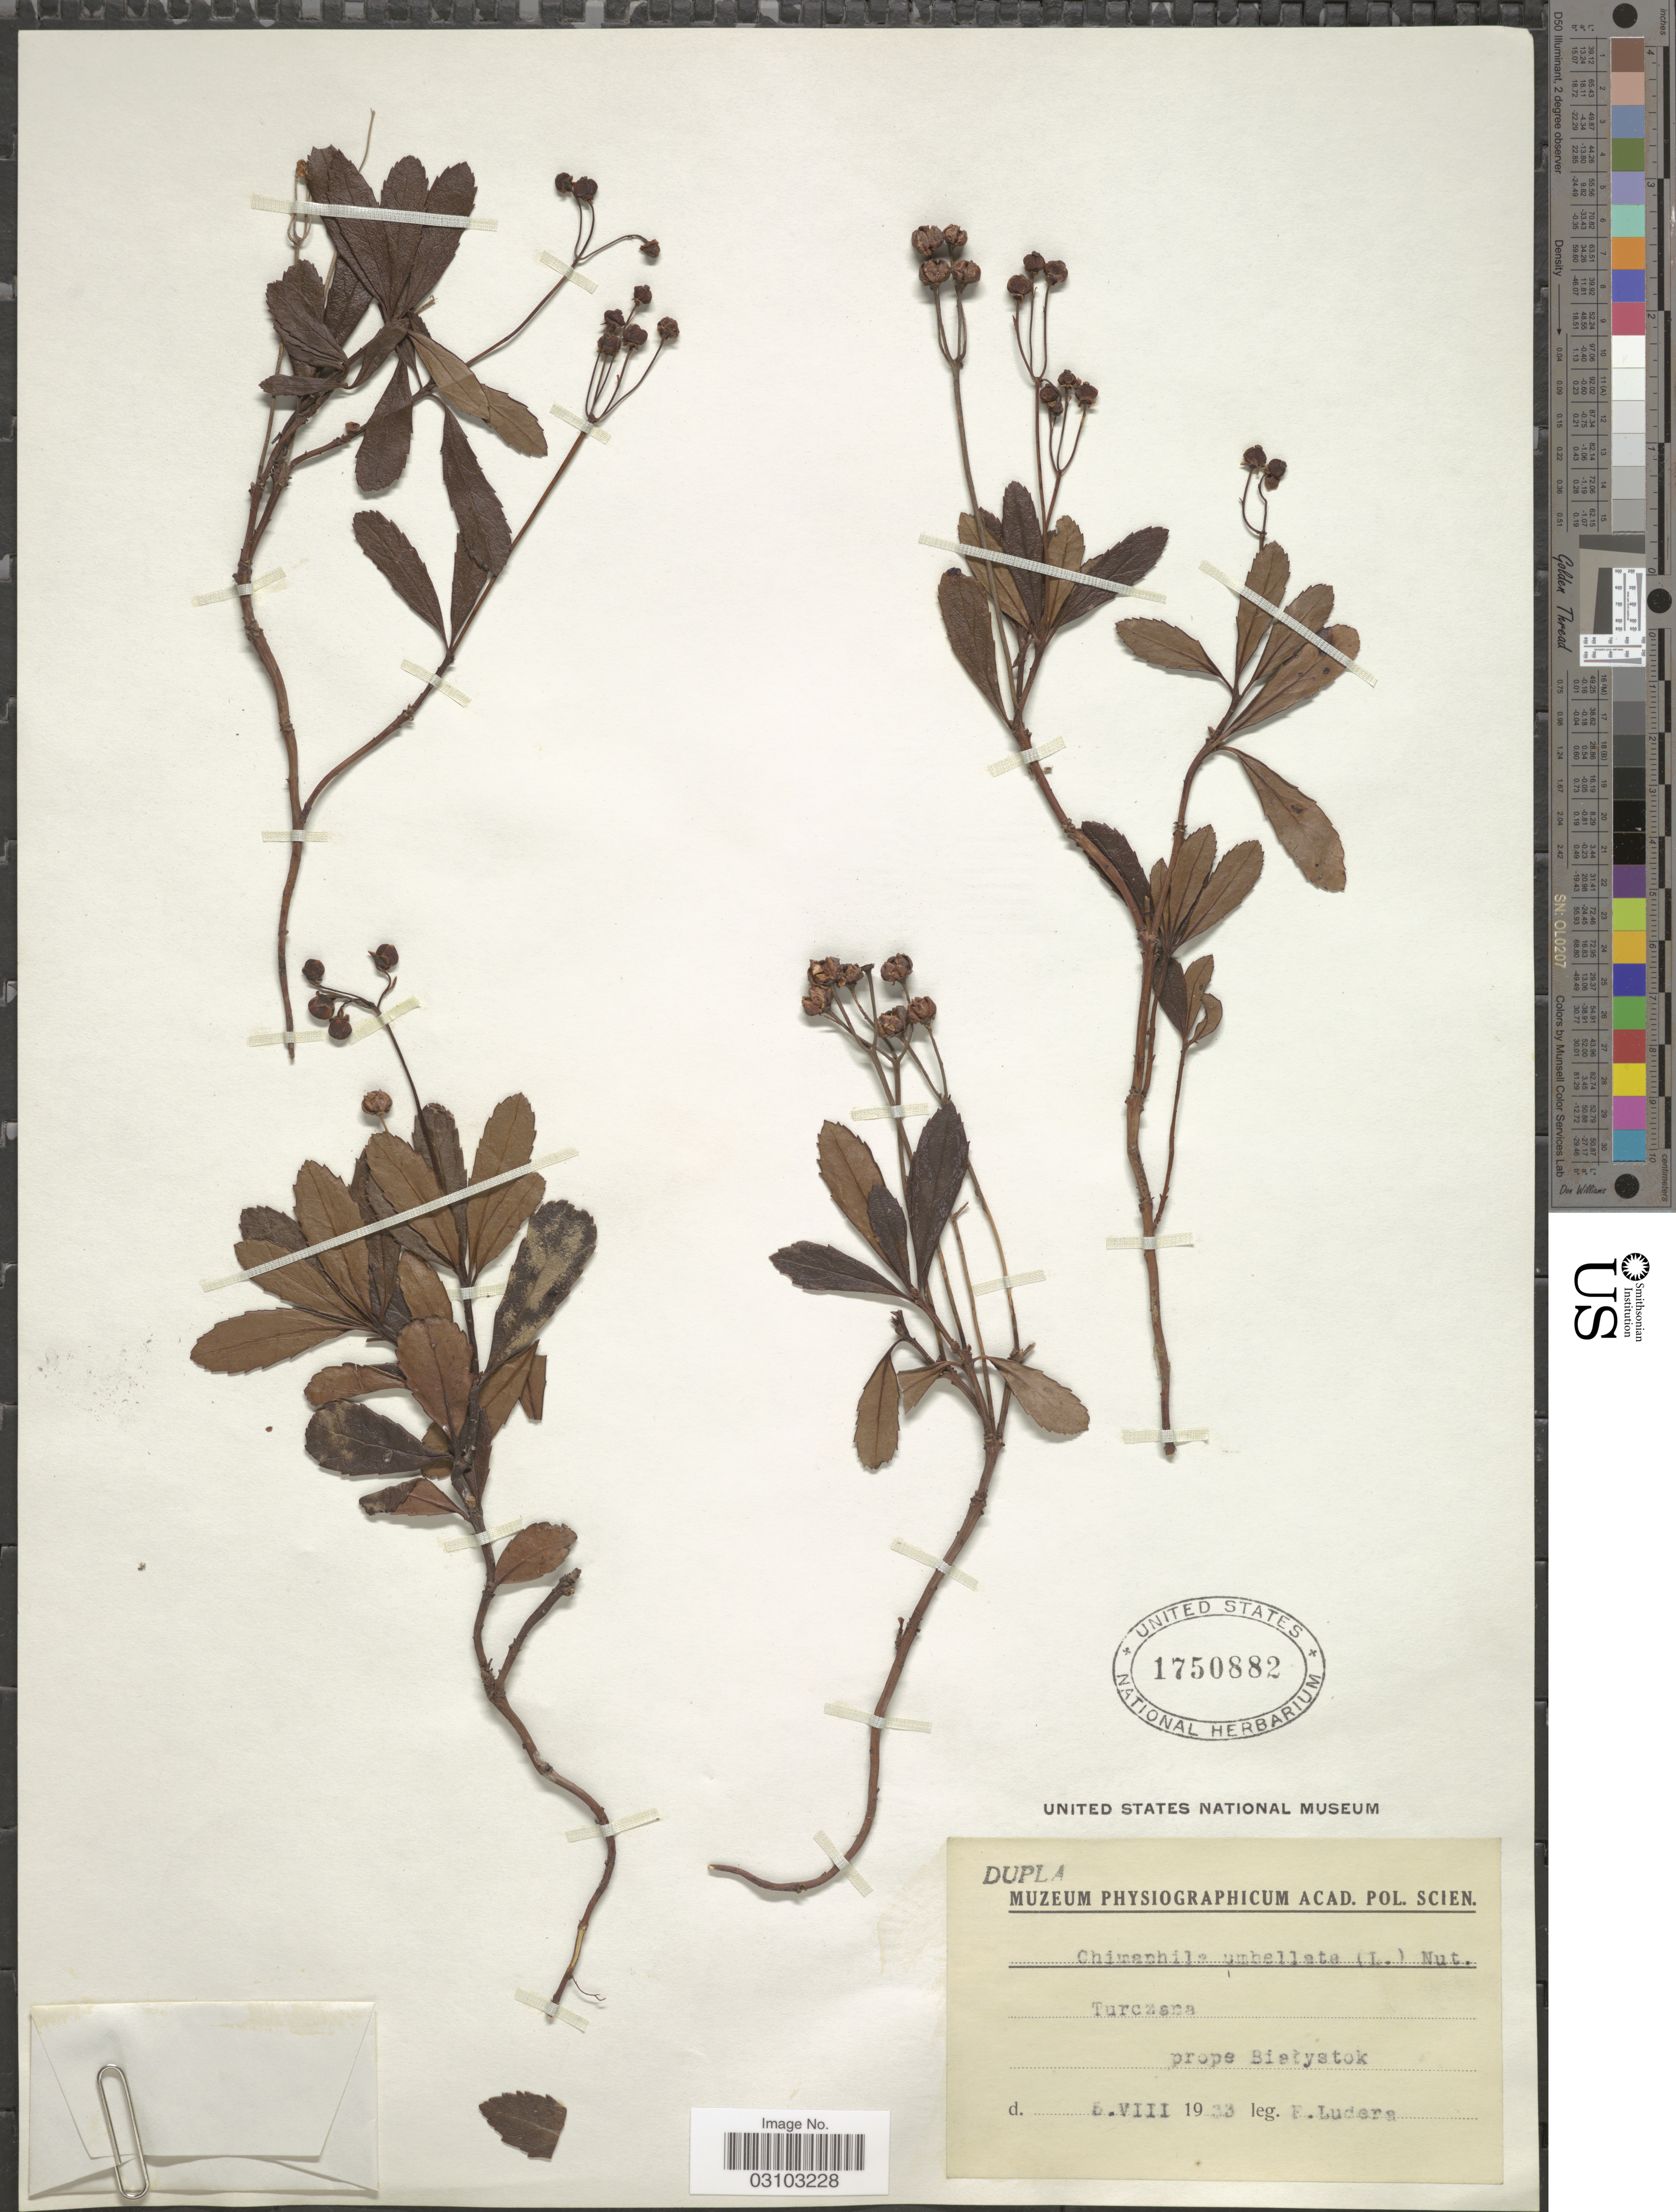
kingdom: Plantae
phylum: Tracheophyta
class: Magnoliopsida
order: Ericales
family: Ericaceae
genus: Chimaphila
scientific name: Chimaphila umbellata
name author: (L.) W.P.C. Barton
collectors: F. Ludera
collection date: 1933-08-05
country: Poland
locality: Turczana, prope Biatystok.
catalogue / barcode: US 1750882